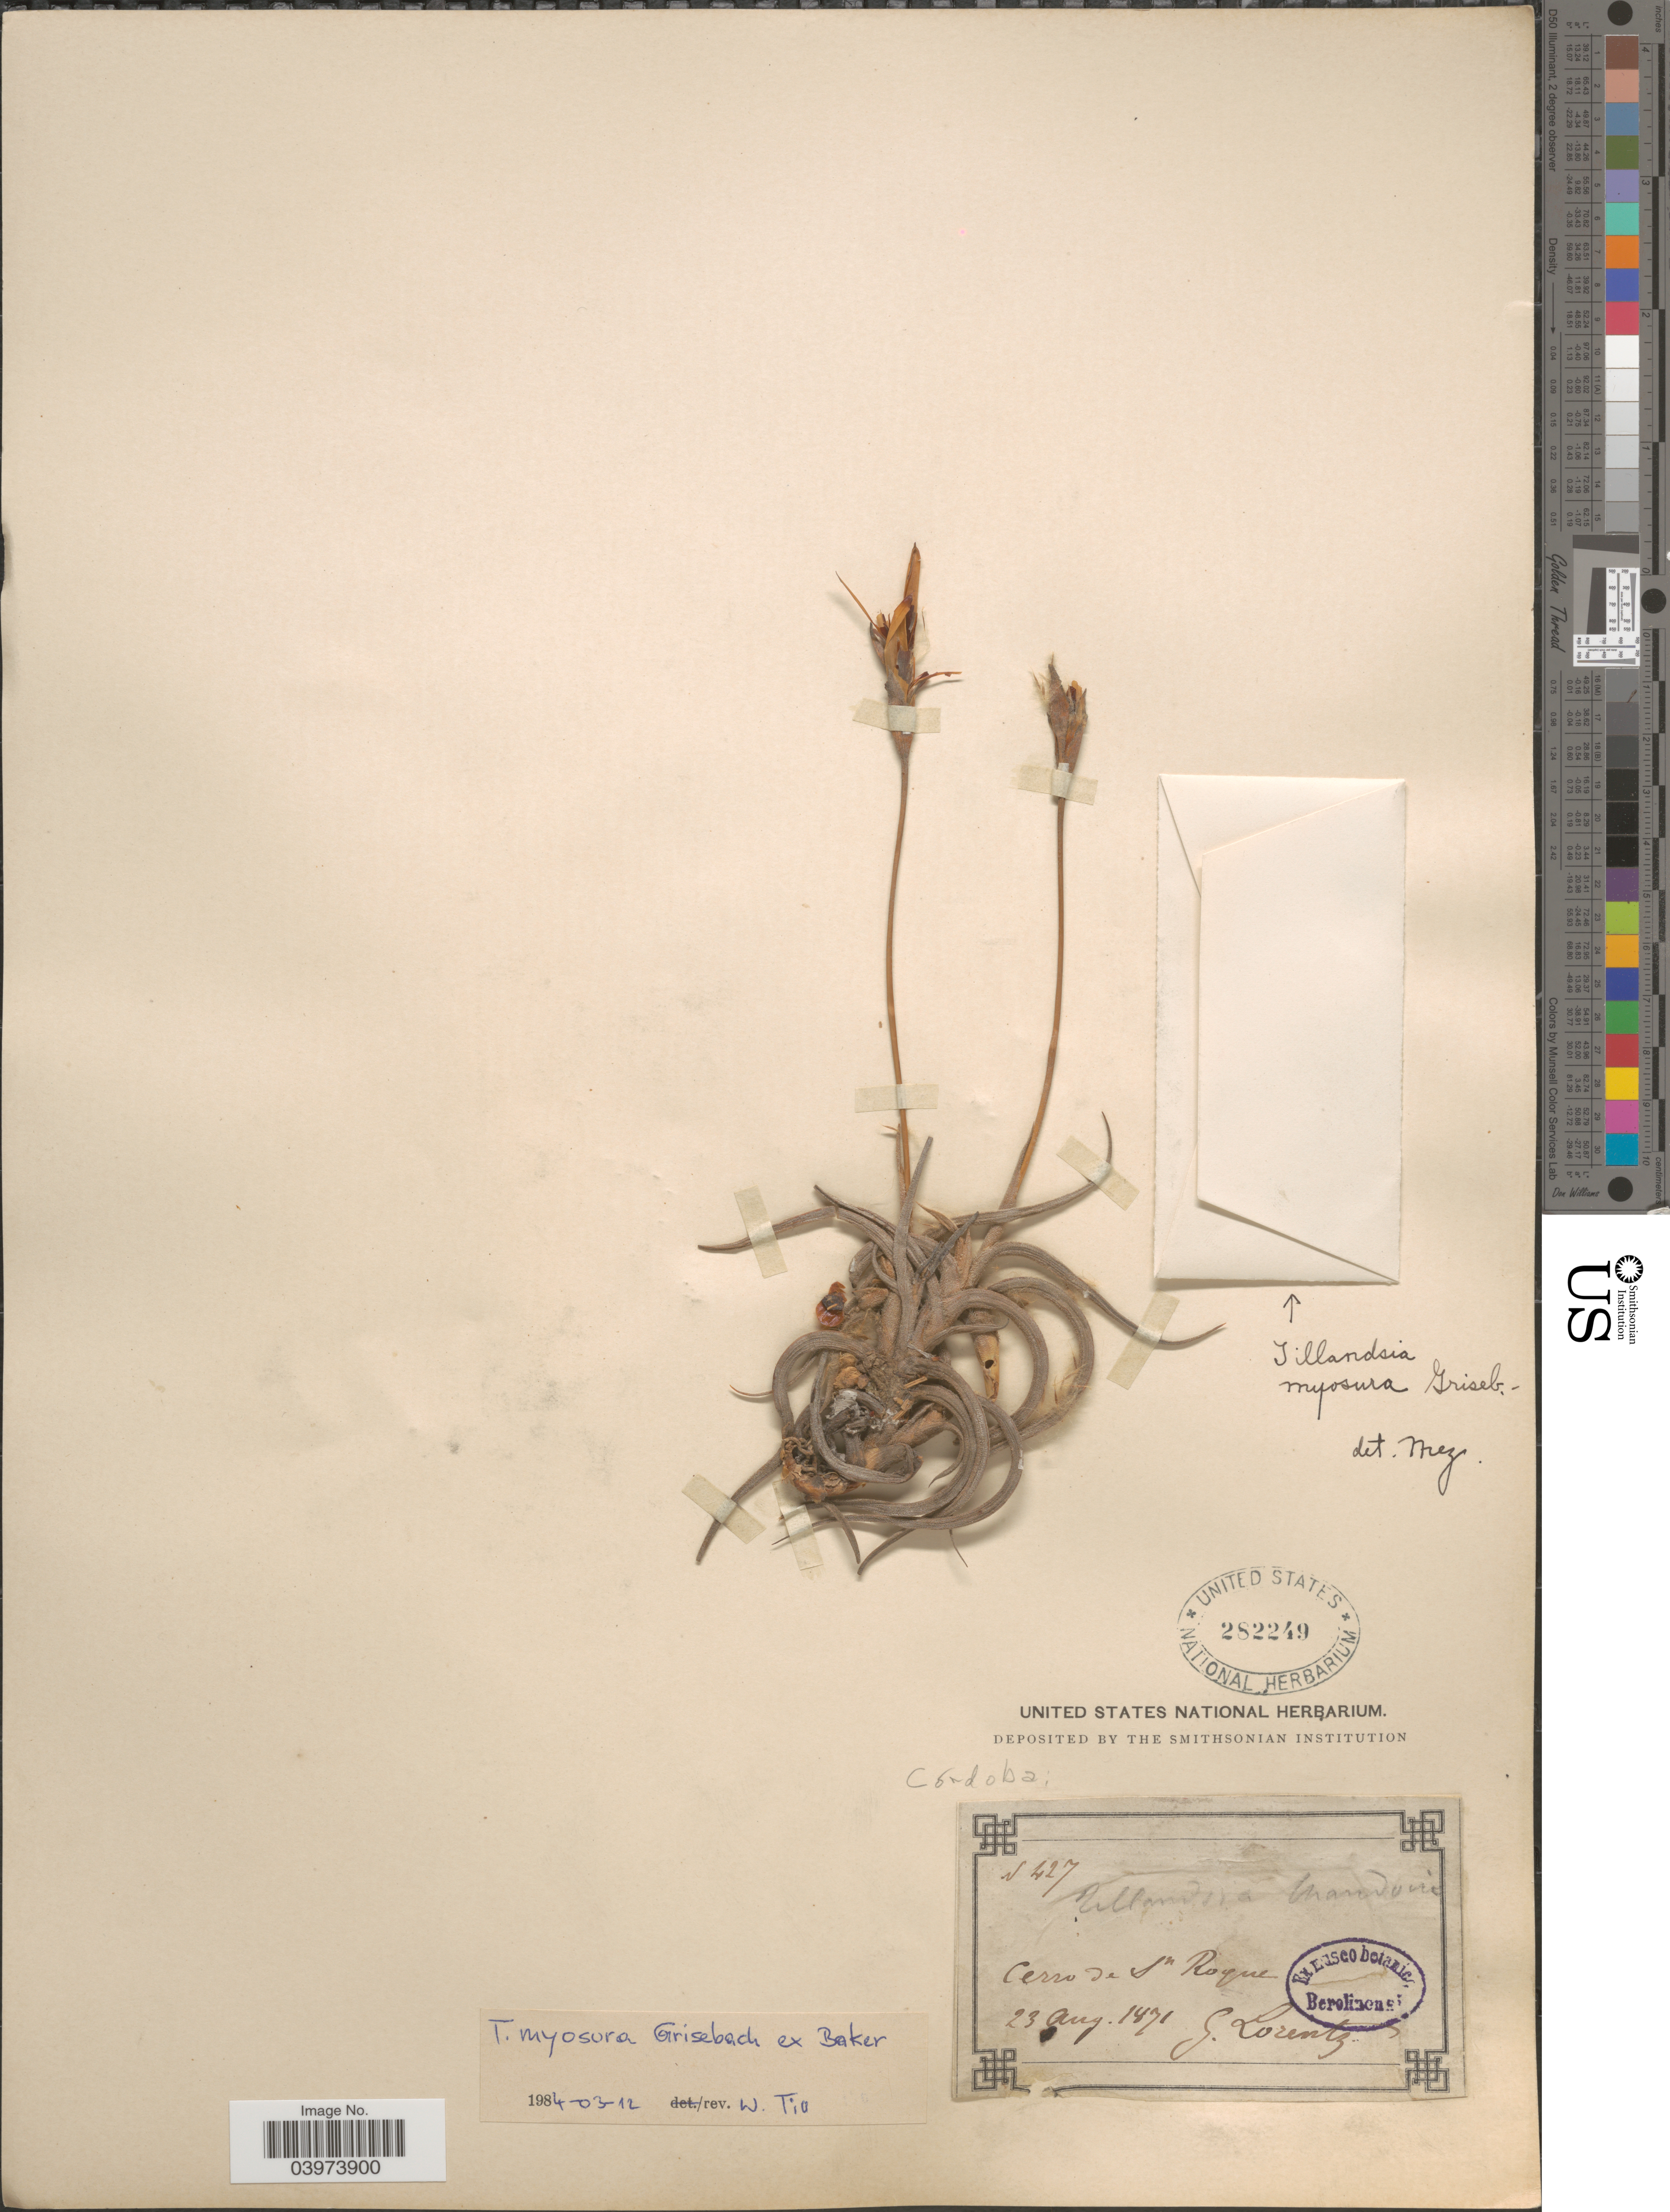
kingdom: Plantae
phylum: Tracheophyta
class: Liliopsida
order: Poales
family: Bromeliaceae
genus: Tillandsia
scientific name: Tillandsia myosura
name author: Griseb.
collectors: G. Lorentz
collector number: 427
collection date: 1871-08-23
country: Argentina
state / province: Cordoba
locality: Cerro de Sn Roque.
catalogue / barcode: US 282249